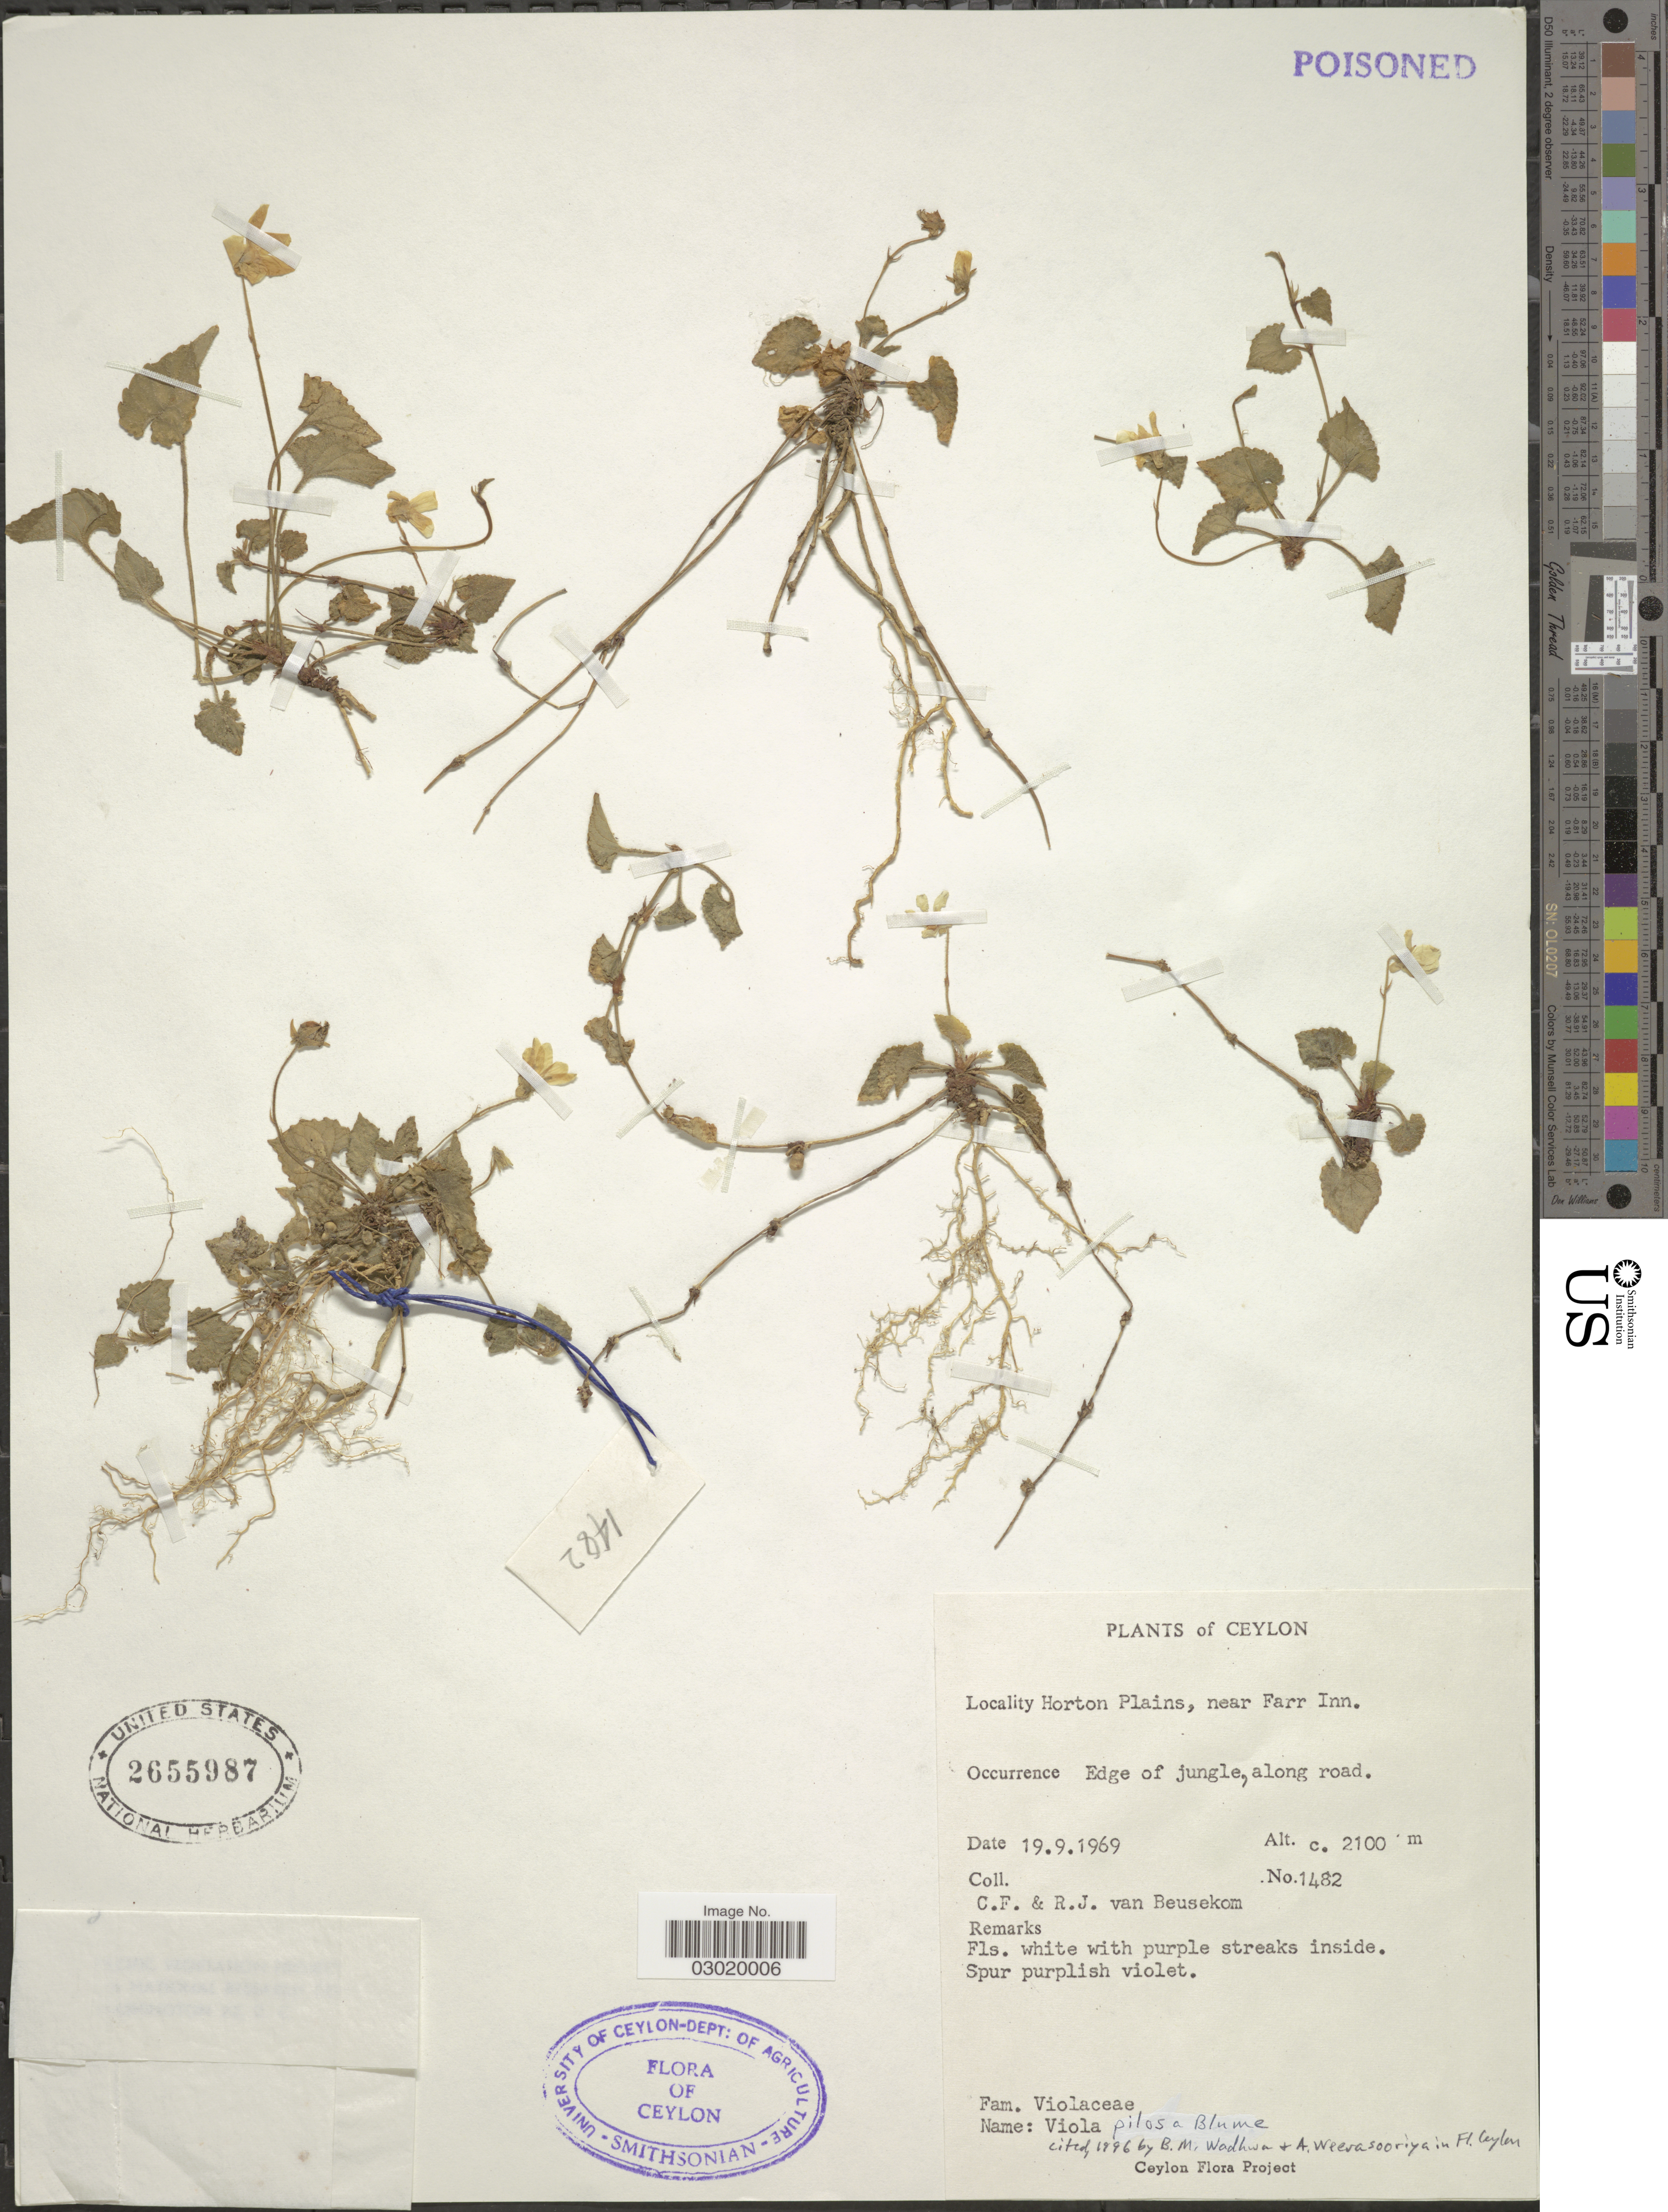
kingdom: Plantae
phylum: Tracheophyta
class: Magnoliopsida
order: Malpighiales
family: Violaceae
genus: Viola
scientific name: Viola pilosa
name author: Blume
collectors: C. F. Beusekom & R. Beusekom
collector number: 1482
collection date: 1969-09-19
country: Sri Lanka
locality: Ceylon. Horton Plains, near Farr Inn.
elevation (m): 2100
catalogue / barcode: US 2655987